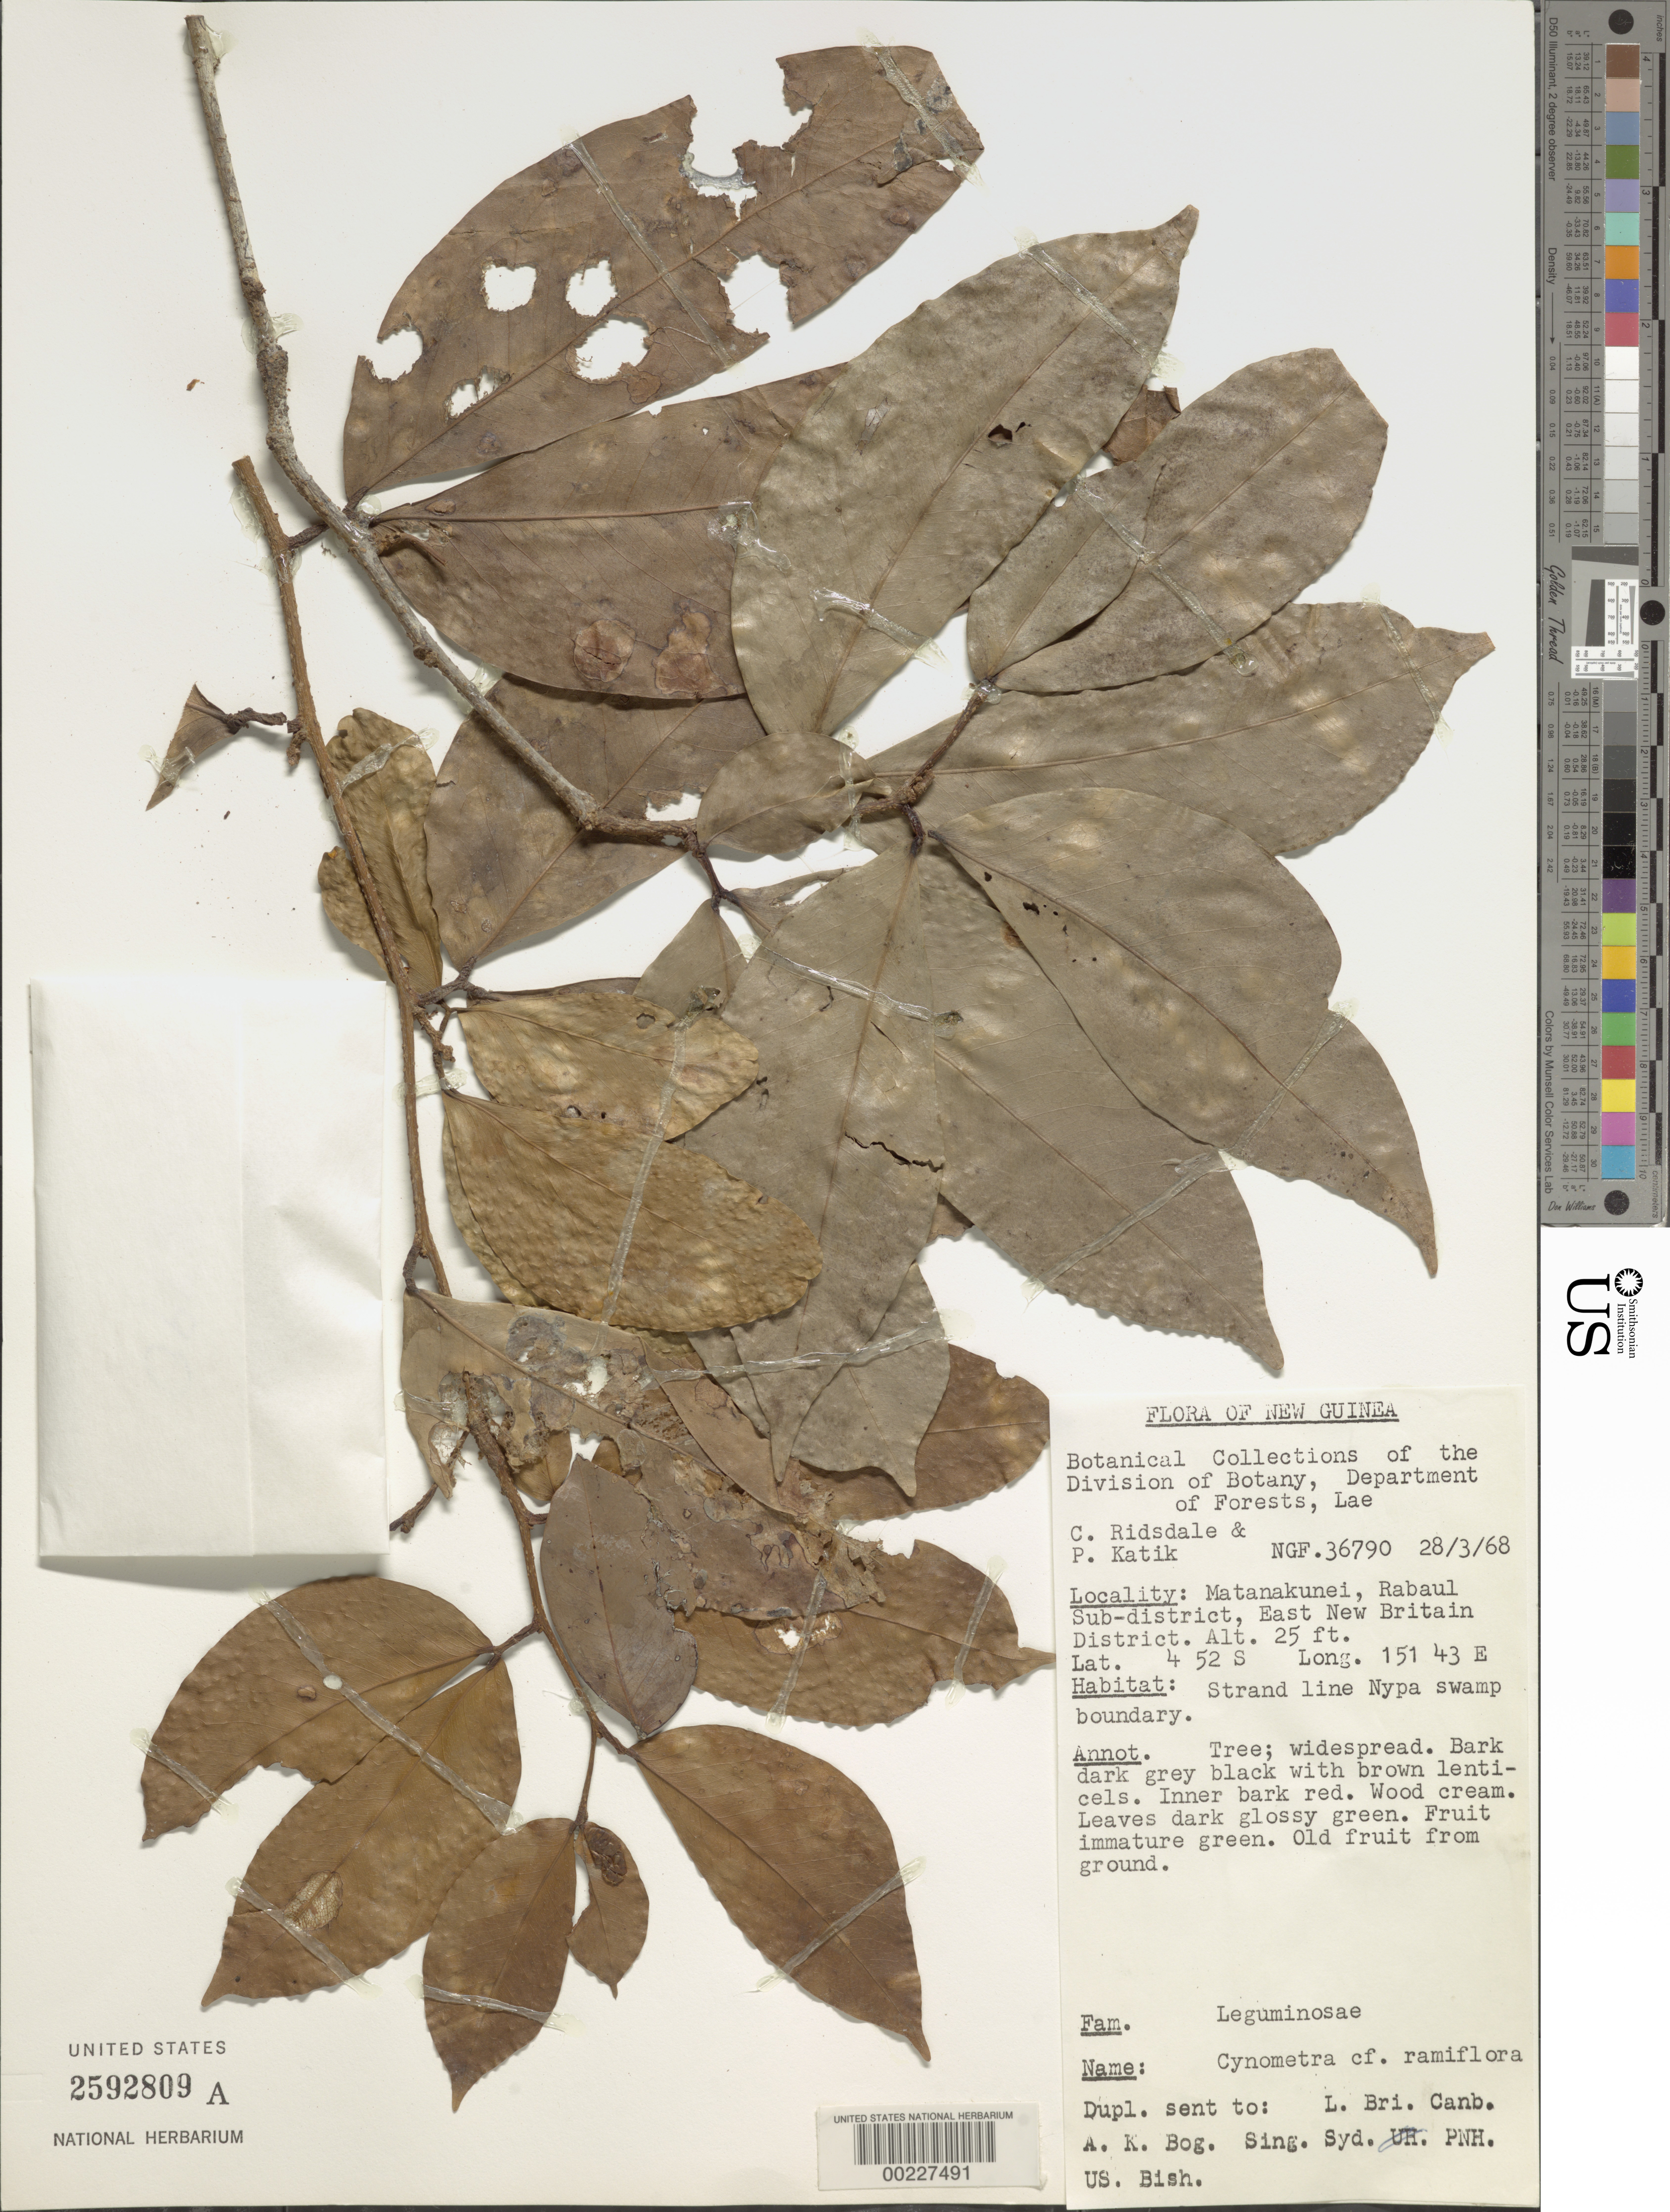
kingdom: Plantae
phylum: Tracheophyta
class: Magnoliopsida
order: Fabales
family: Fabaceae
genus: Cynometra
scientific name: Cynometra ramiflora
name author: L.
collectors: C. E. Ridsdale & P. Katik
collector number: Ngf 36790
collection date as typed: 28 Mar 1968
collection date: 1968-03-28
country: Papua New Guinea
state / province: East New Britain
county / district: Rabaul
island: New Britain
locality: Matanakunei, rabaul sub-district, bismark archipelago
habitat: Strand line nypa swamp boundary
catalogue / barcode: US 2592809A